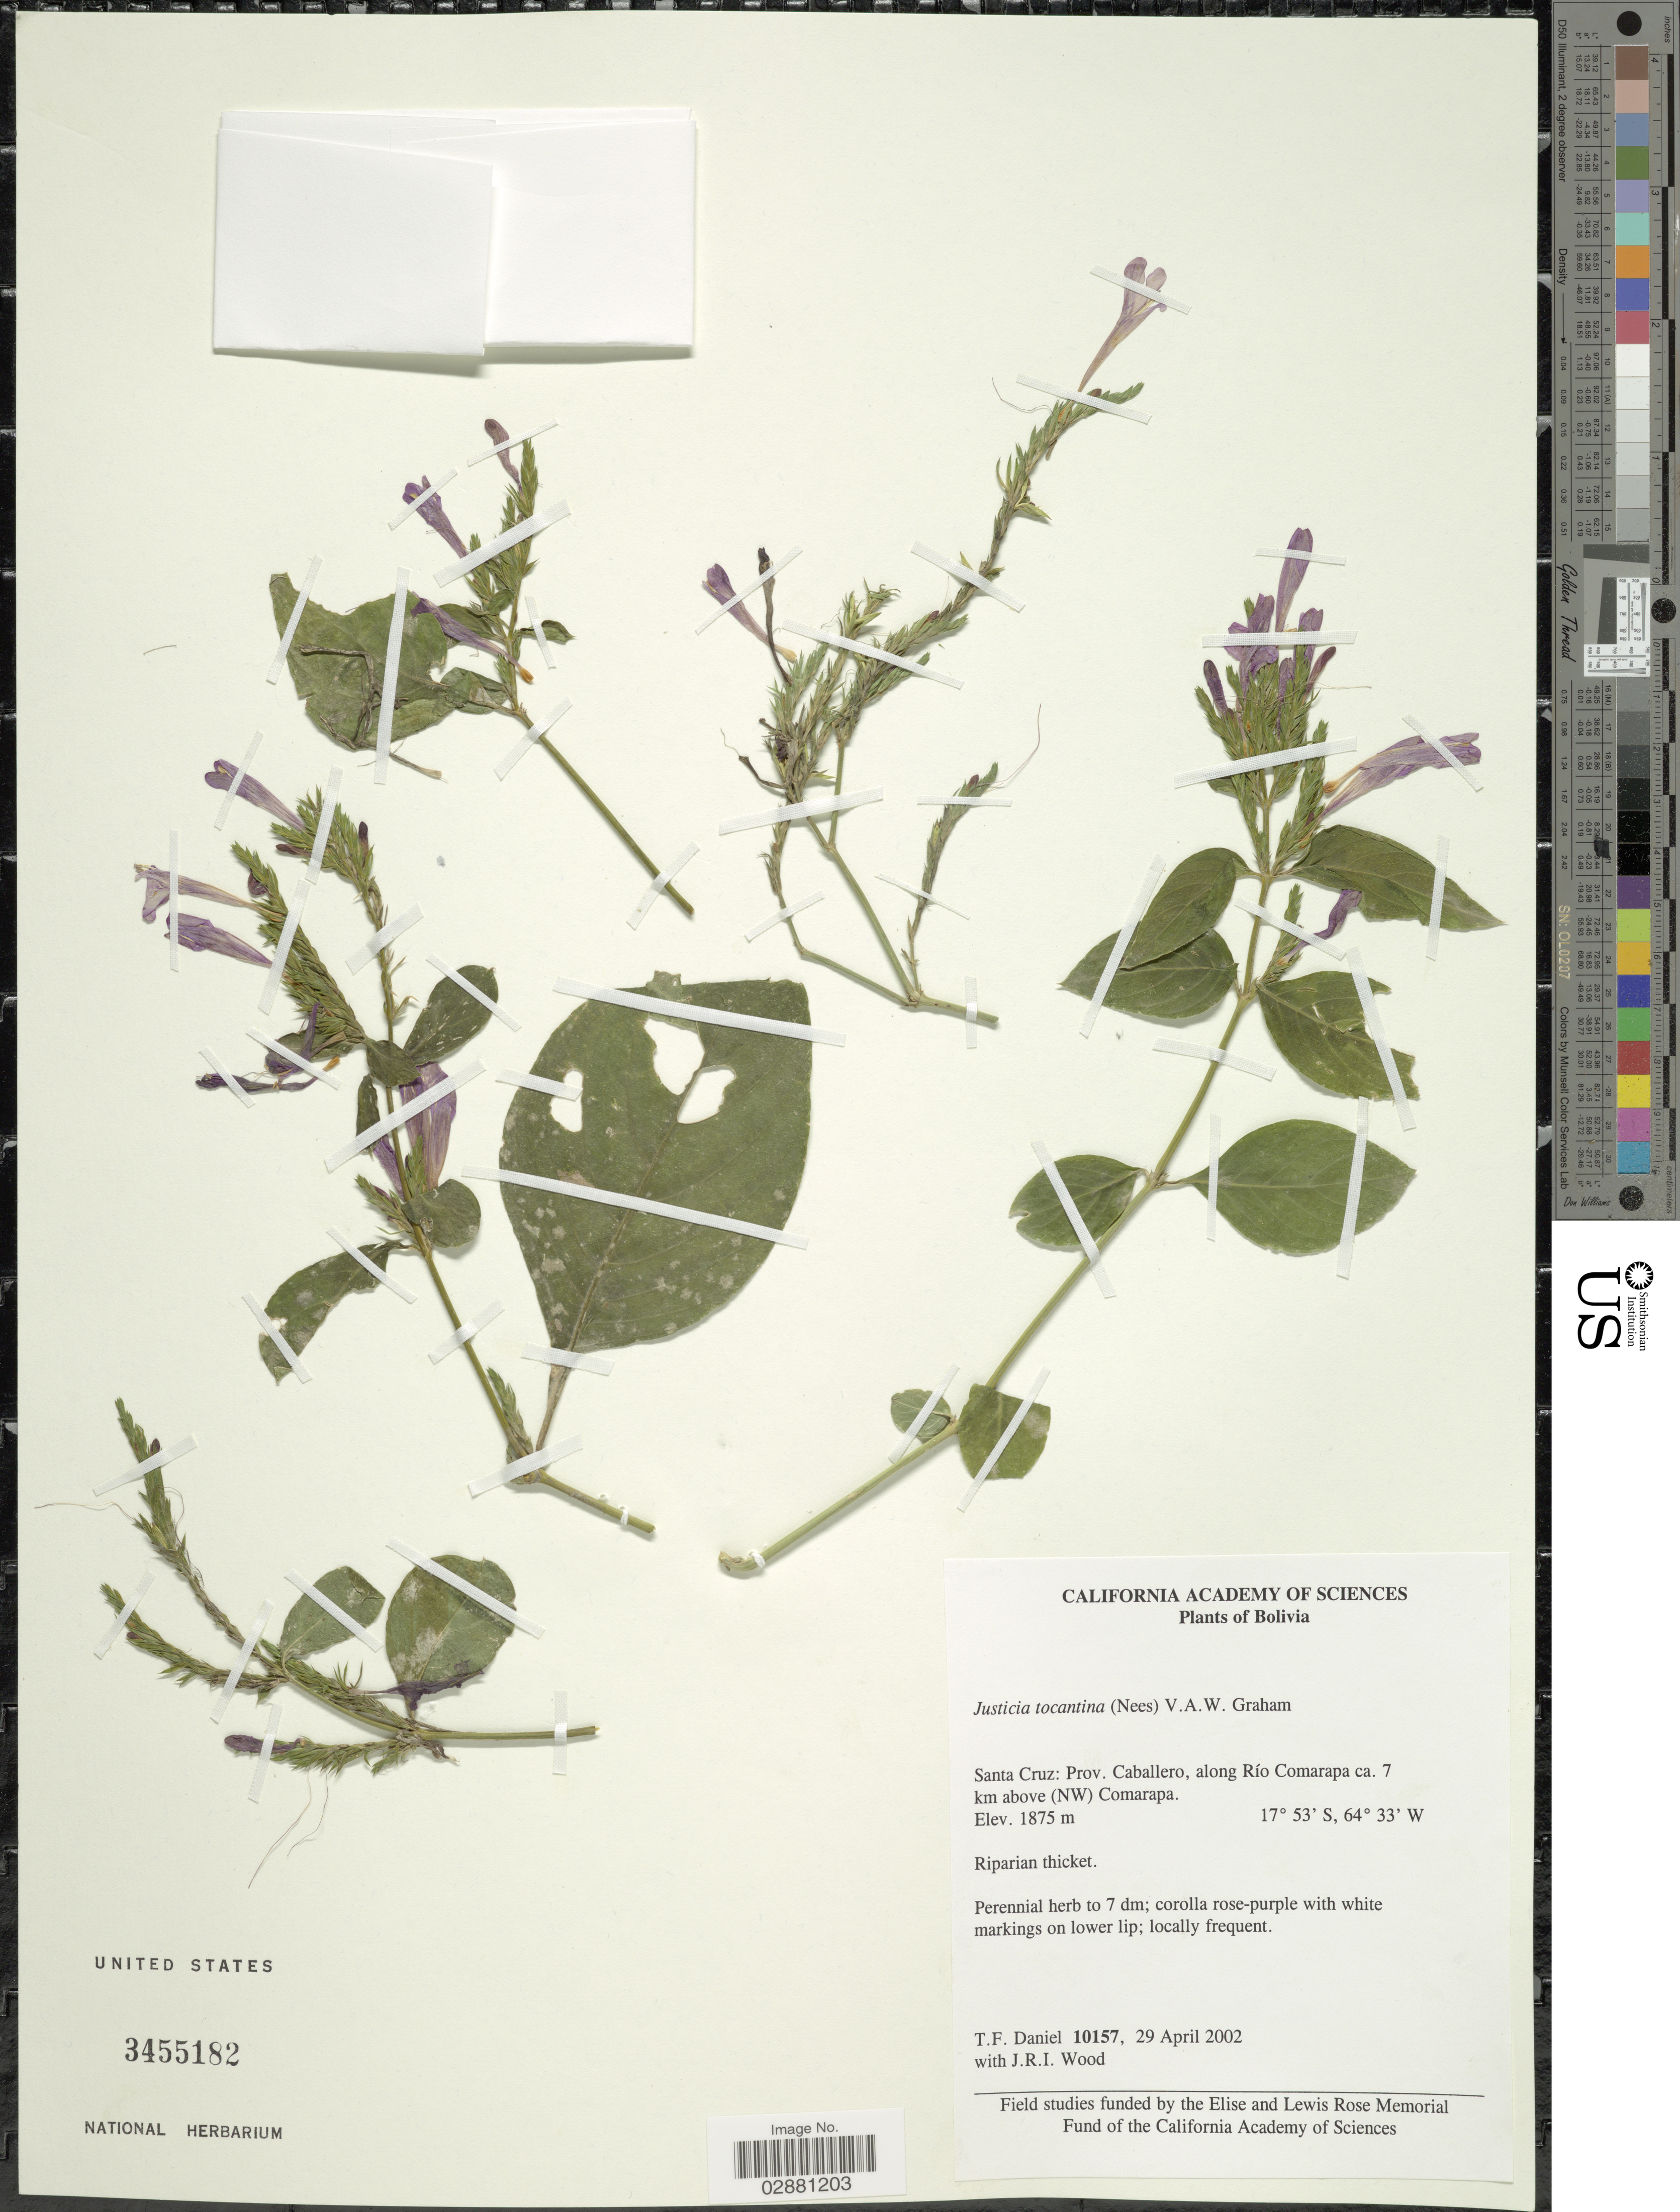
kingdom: Plantae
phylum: Tracheophyta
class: Magnoliopsida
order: Lamiales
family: Acanthaceae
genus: Justicia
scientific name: Justicia tocantina subsp. andina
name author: Wassh. & J.R.I. Wood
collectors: T. F. Daniel & J. R. I. Wood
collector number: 10157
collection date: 2002-04-29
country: Bolivia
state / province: Santa Cruz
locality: Prov. Caballero, along Río Comarapa ca. 7 km above (NW) Comarapa.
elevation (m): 1875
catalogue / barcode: US 3455182